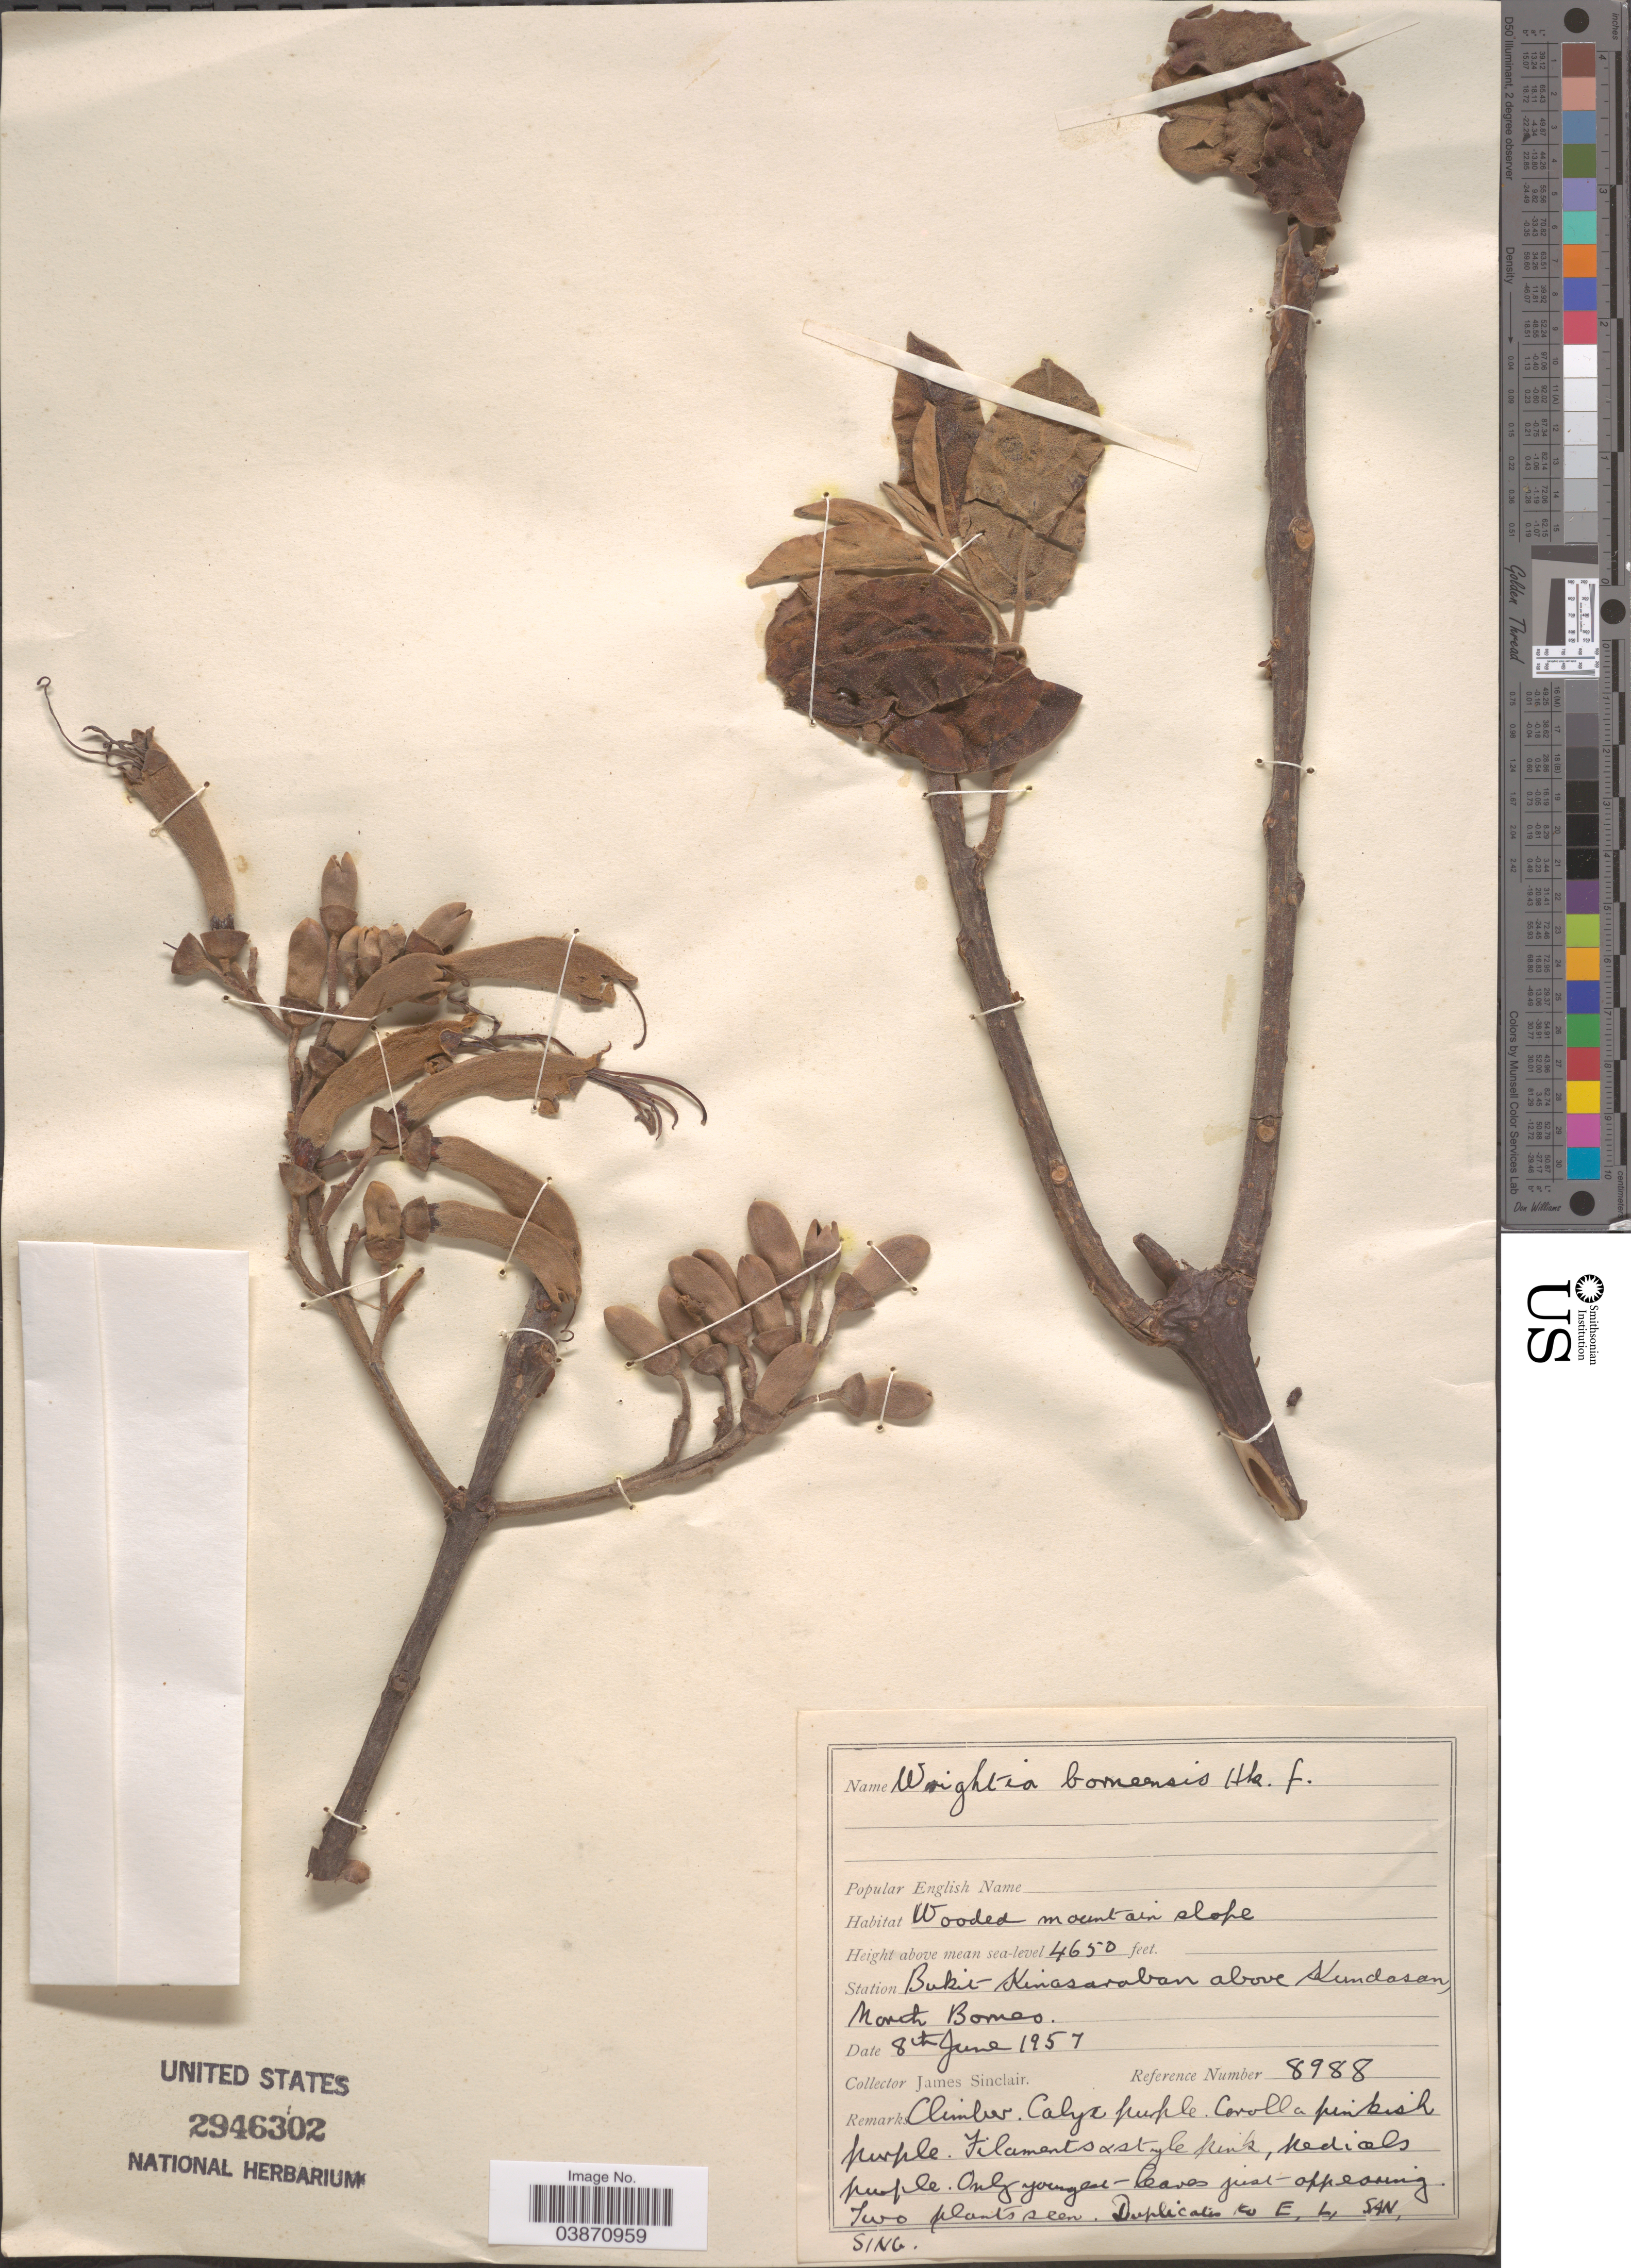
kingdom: Plantae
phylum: Tracheophyta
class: Magnoliopsida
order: Lamiales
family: Wightiaceae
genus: Wightia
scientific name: Wightia borneensis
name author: Hook. f.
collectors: J. Sinclair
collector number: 8988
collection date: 1957-06-08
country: Malaysia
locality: Station Bukit Kinasaraban above Kundasan, North Borneo.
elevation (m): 1417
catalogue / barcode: US 2946302